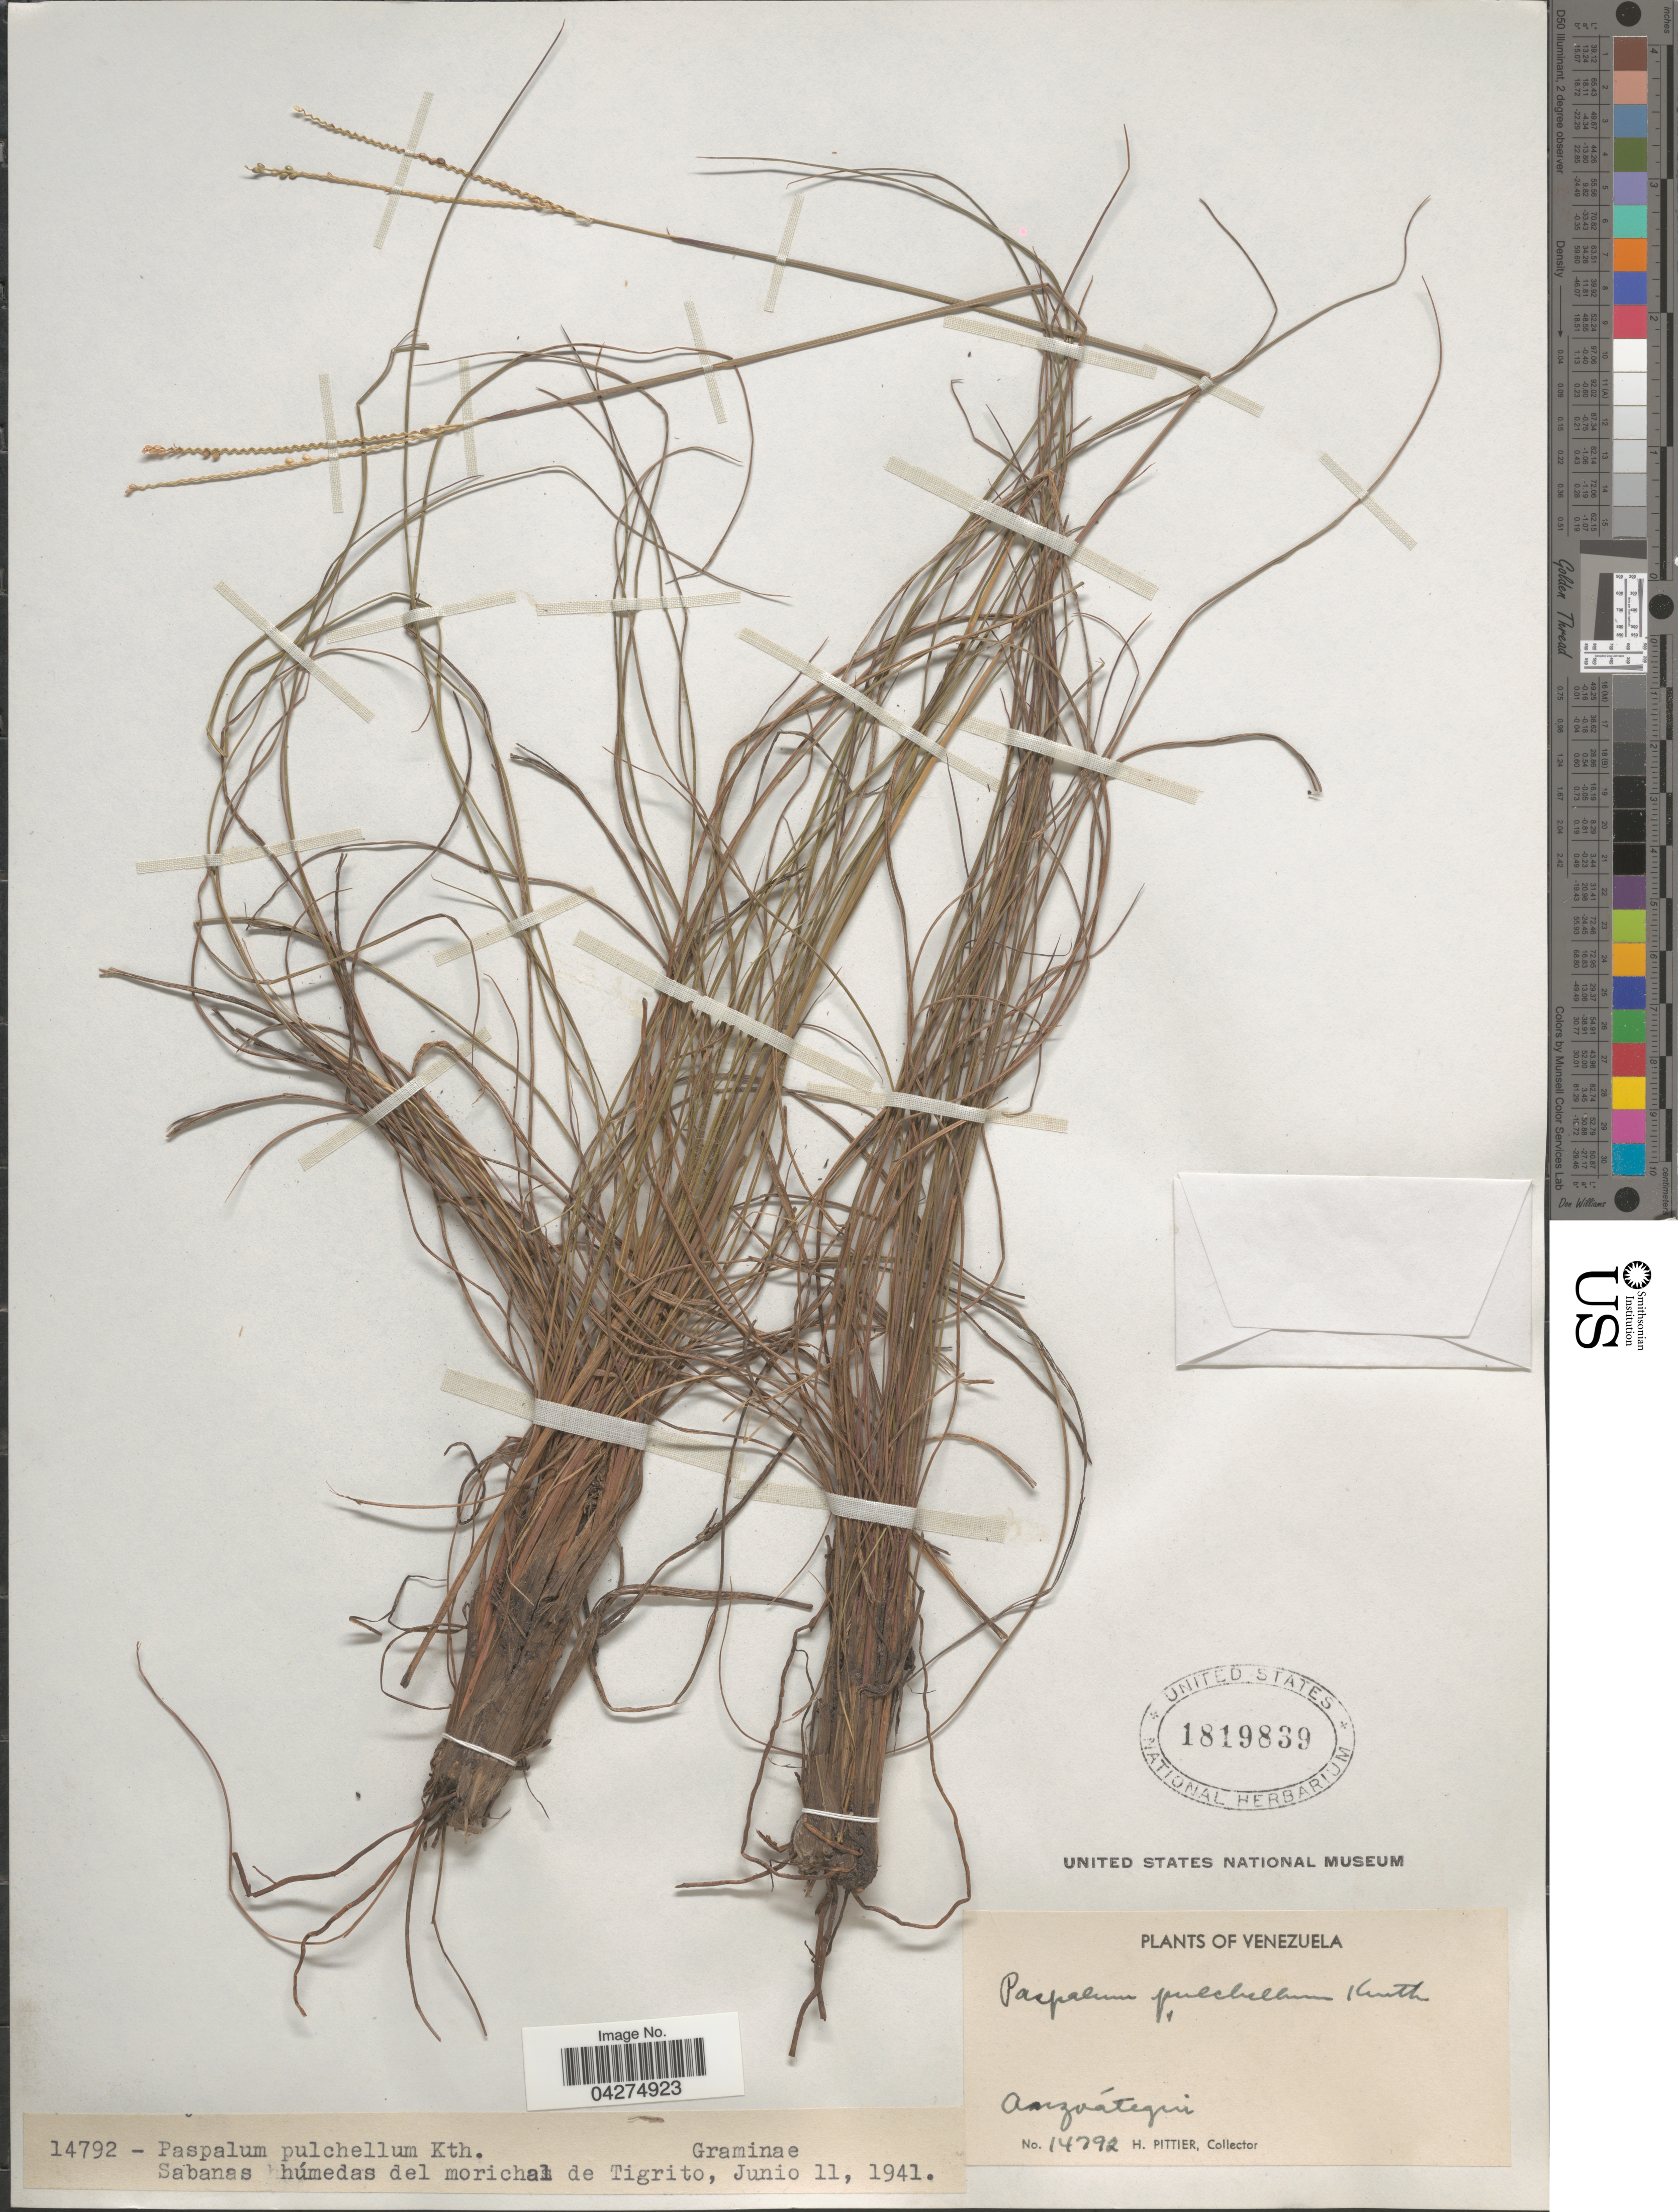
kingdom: Plantae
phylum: Tracheophyta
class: Liliopsida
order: Poales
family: Poaceae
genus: Paspalum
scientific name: Paspalum pulchellum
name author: Kunth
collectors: H. F. Pittier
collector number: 14792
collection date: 1941-06-11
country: Venezuela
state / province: Anzoategui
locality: Sabanas húmedas del morichal de Tigrito.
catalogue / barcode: US 1819839